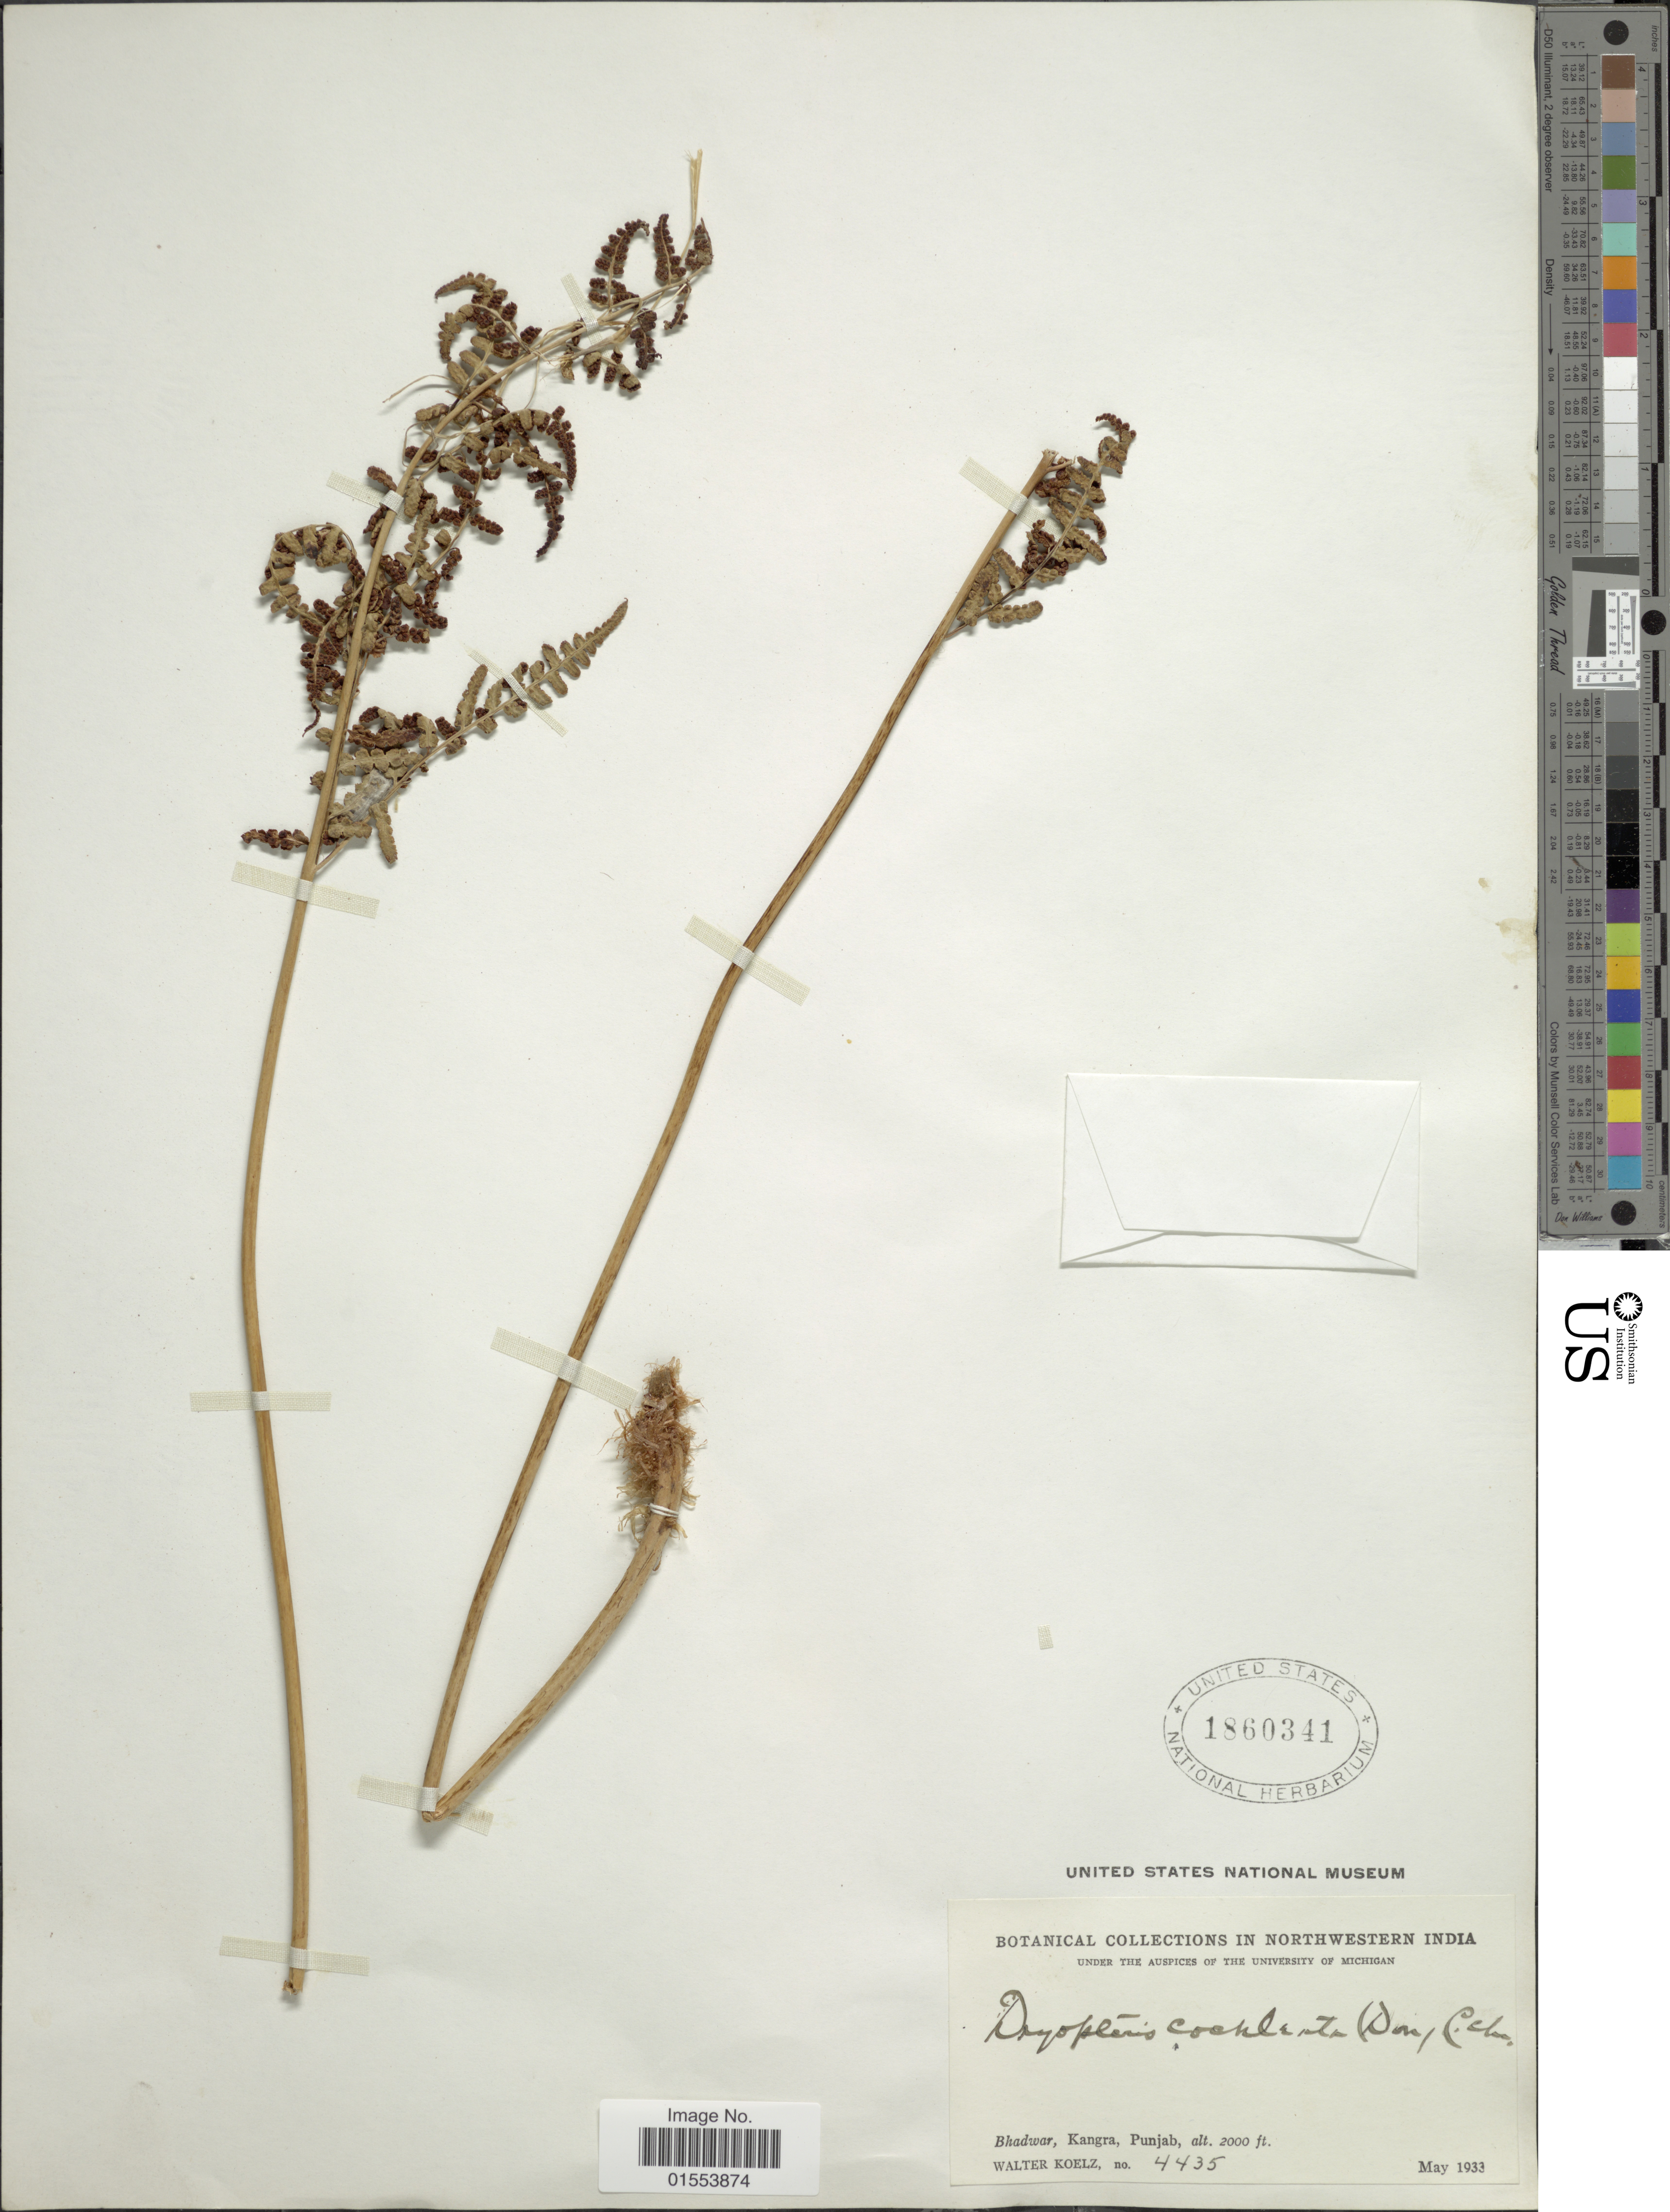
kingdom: Plantae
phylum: Tracheophyta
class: Polypodiopsida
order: Polypodiales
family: Dryopteridaceae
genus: Dryopteris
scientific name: Dryopteris cochleata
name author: (D. Don) C. Chr.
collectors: W. N. Koelz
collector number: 4435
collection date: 1933-05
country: India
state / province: Himachal Pradesh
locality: Northwestern India. Bhadwar, Kangra, Punjab.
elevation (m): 610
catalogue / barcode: US 1860341